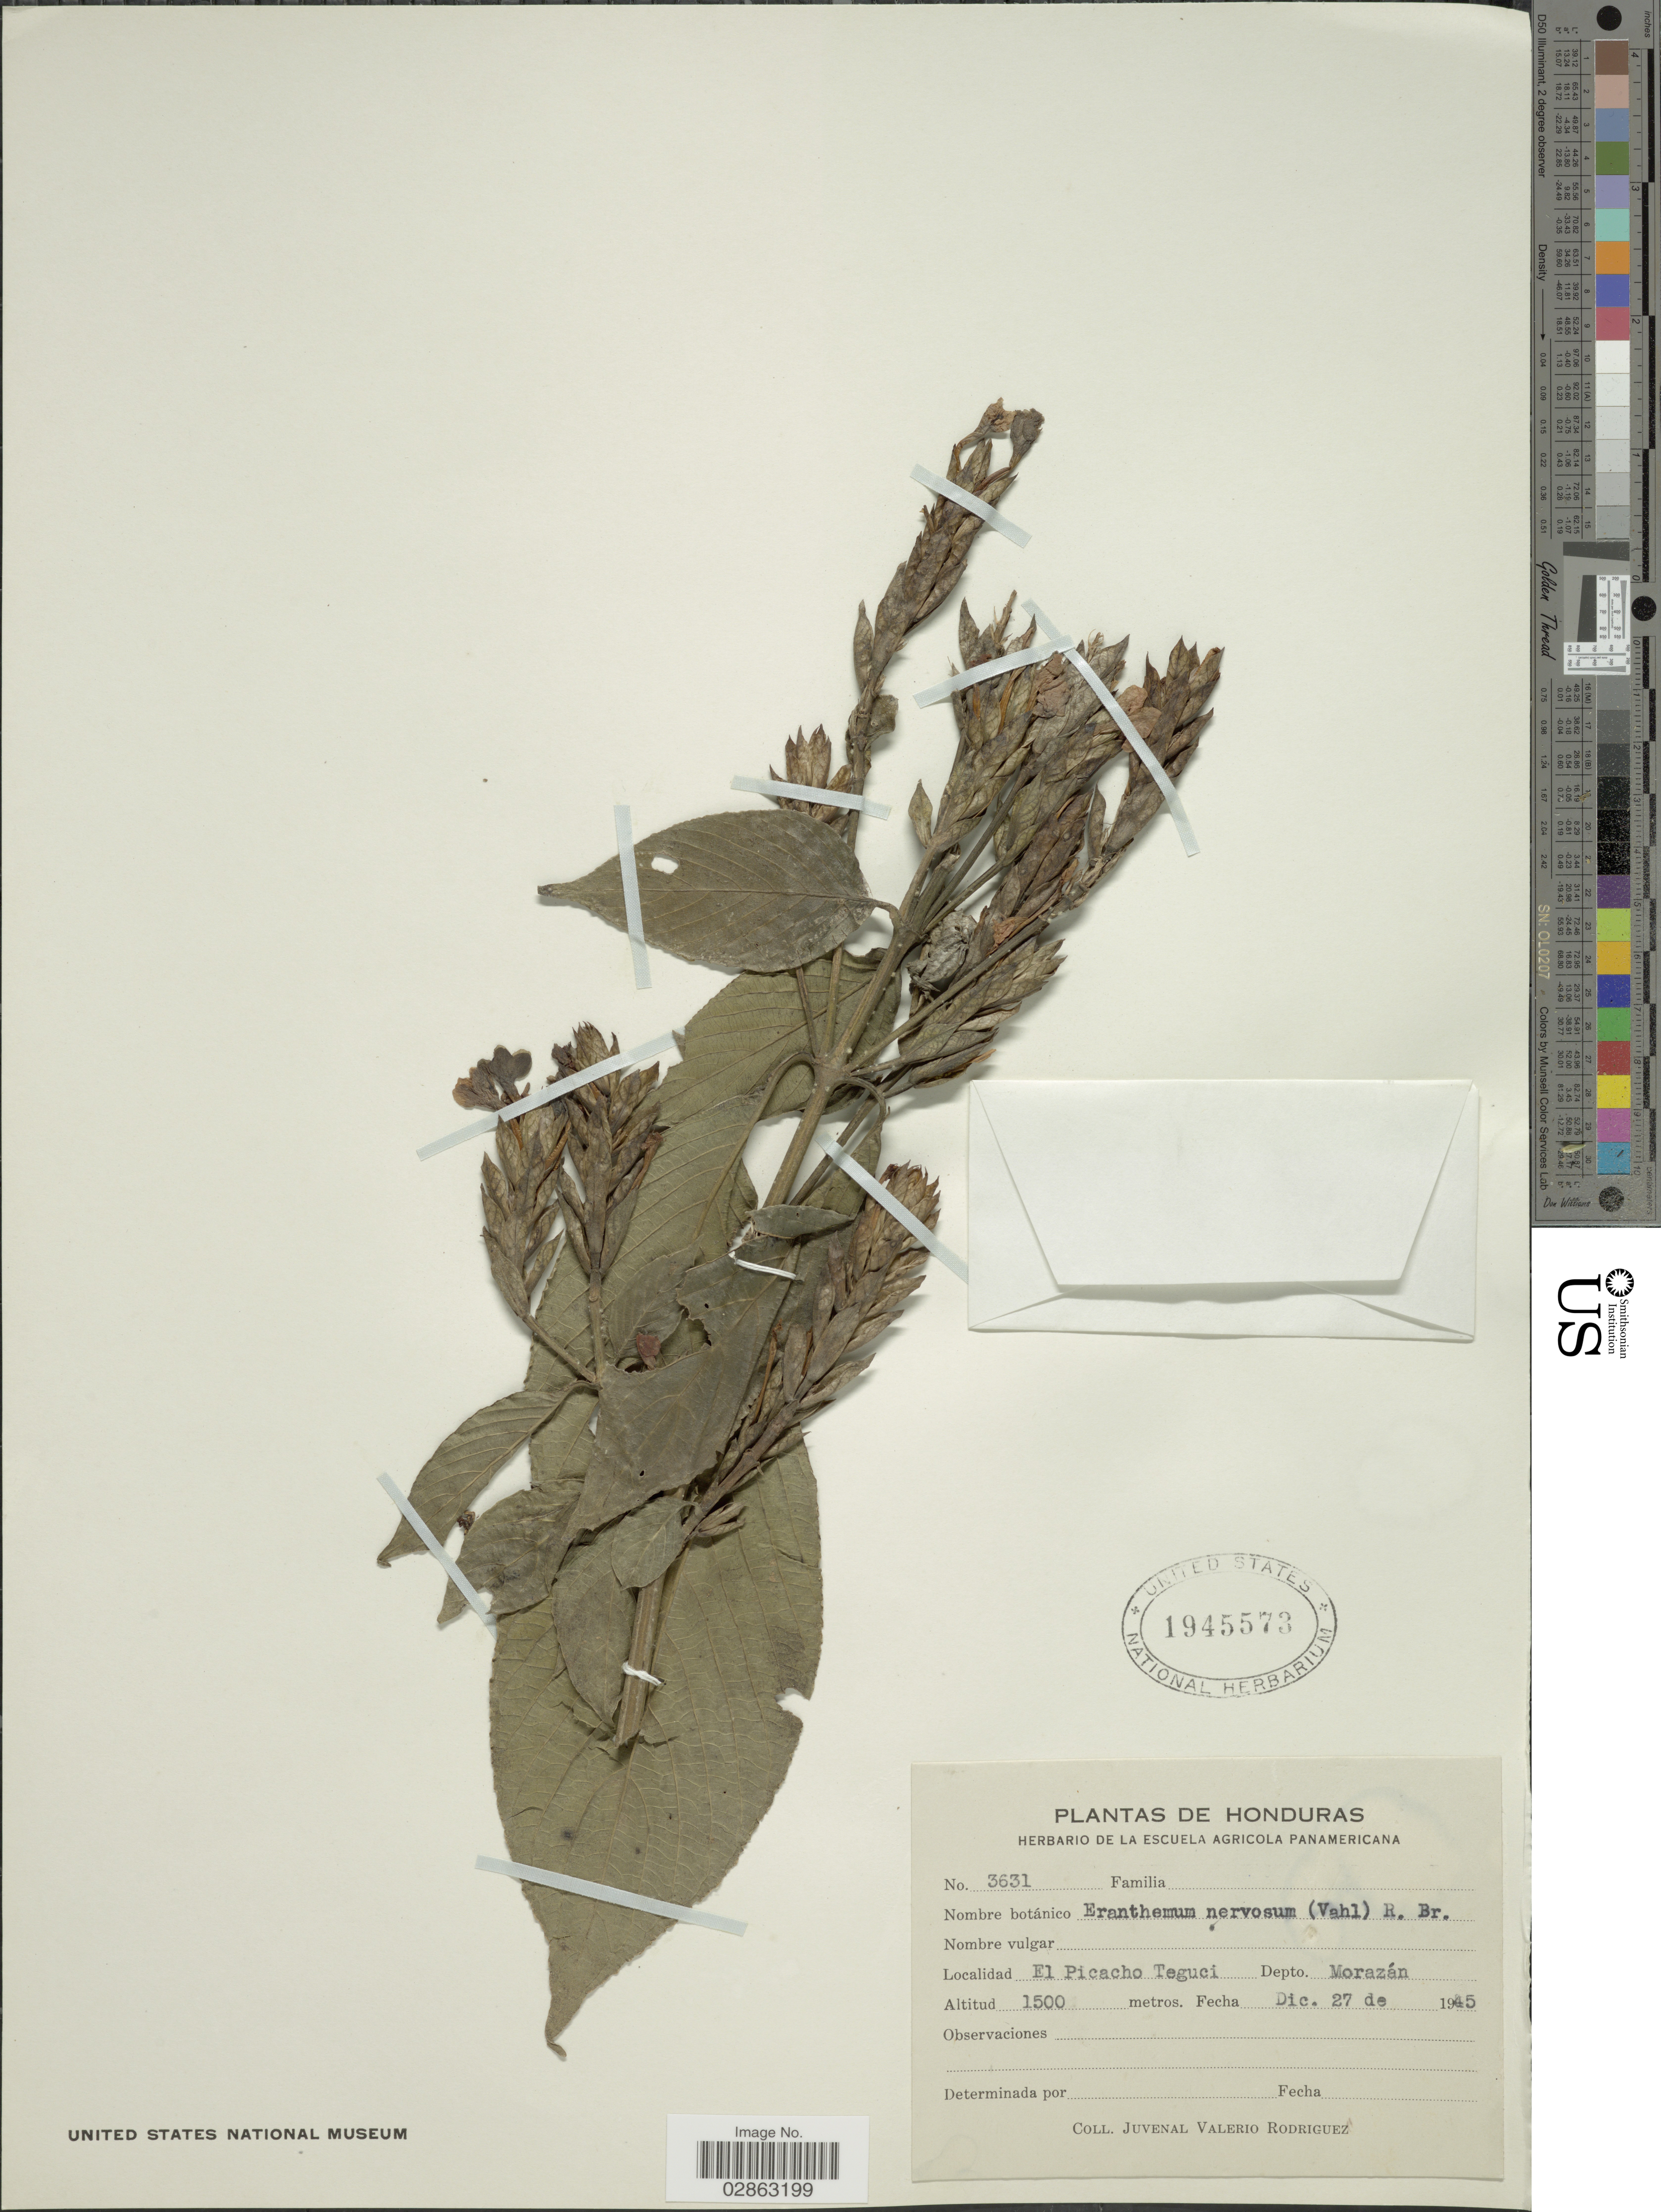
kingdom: Plantae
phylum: Tracheophyta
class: Magnoliopsida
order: Lamiales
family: Acanthaceae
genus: Eranthemum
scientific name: Eranthemum pulchellum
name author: Andrews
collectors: J. Rodriguez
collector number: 3631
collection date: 1945-12-27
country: Honduras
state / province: Fco. Morazán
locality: El Picacho Teguci. Depto. Morazán.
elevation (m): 1500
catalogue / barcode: US 1945573